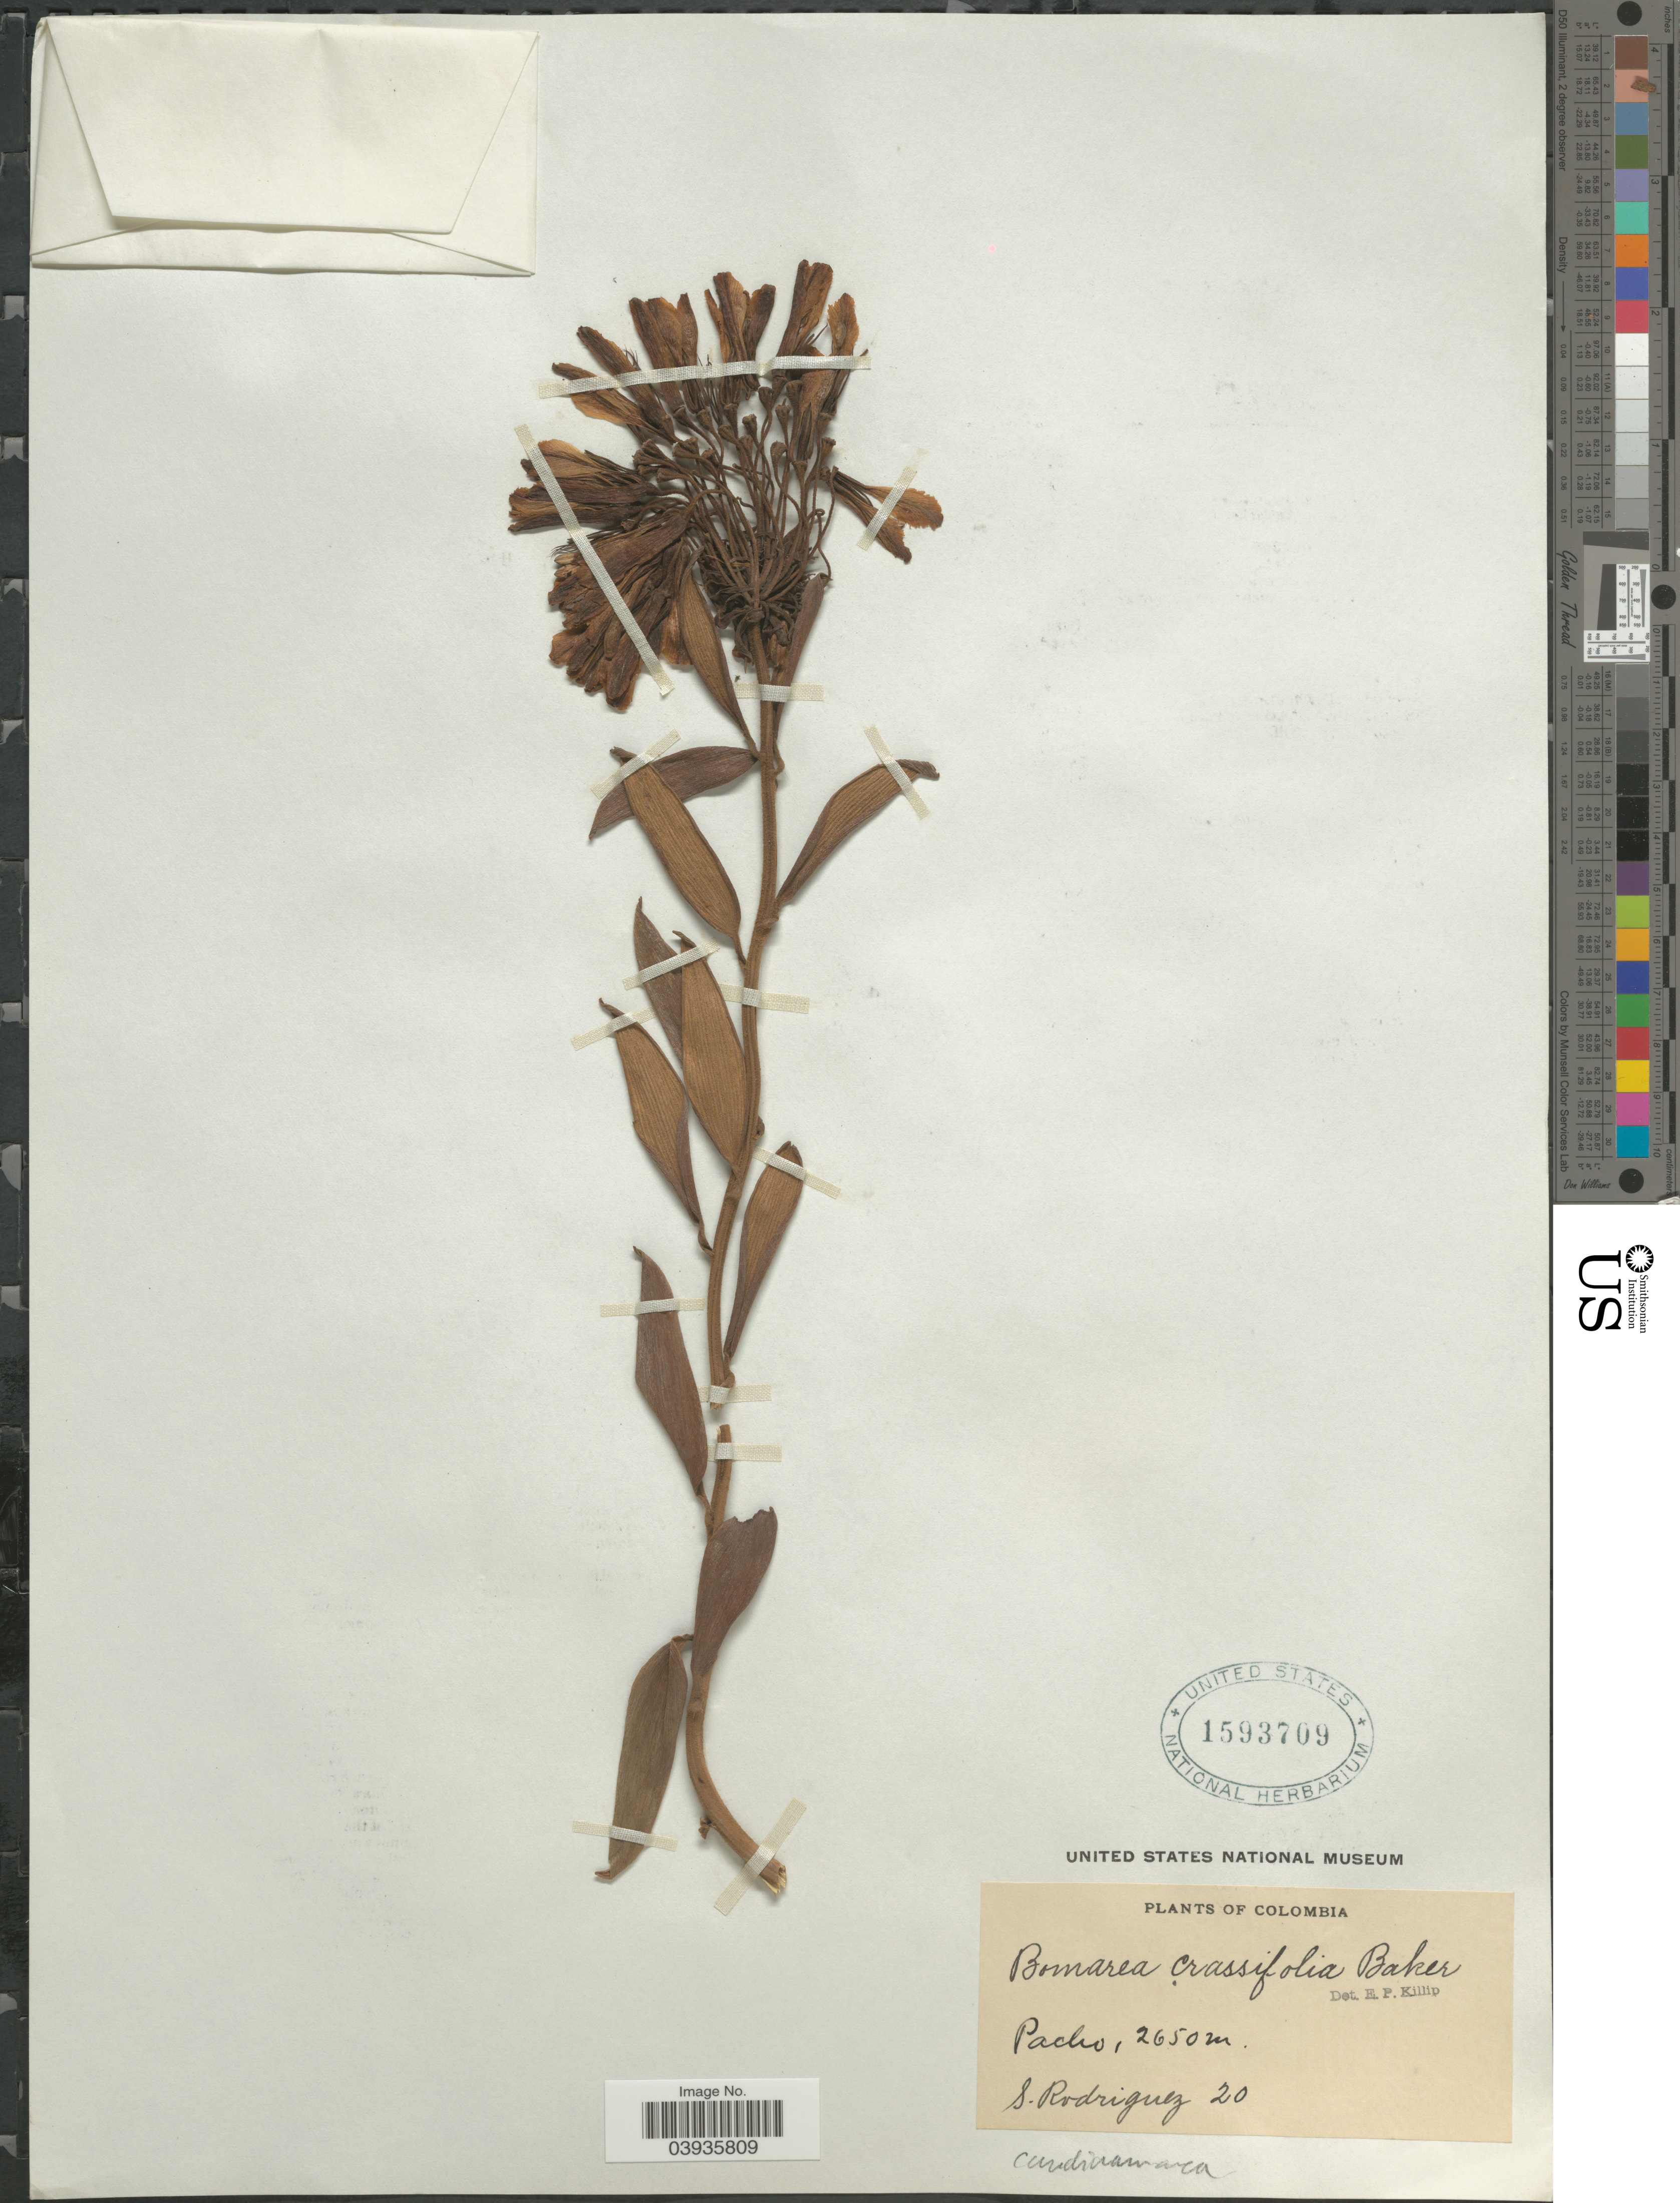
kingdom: Plantae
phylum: Tracheophyta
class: Liliopsida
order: Liliales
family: Alstroemeriaceae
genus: Bomarea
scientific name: Bomarea crassifolia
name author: Baker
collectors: S. Rodriguez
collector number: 20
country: Colombia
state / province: Cundinamarca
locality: Pacho.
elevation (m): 2650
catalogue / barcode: US 1593709